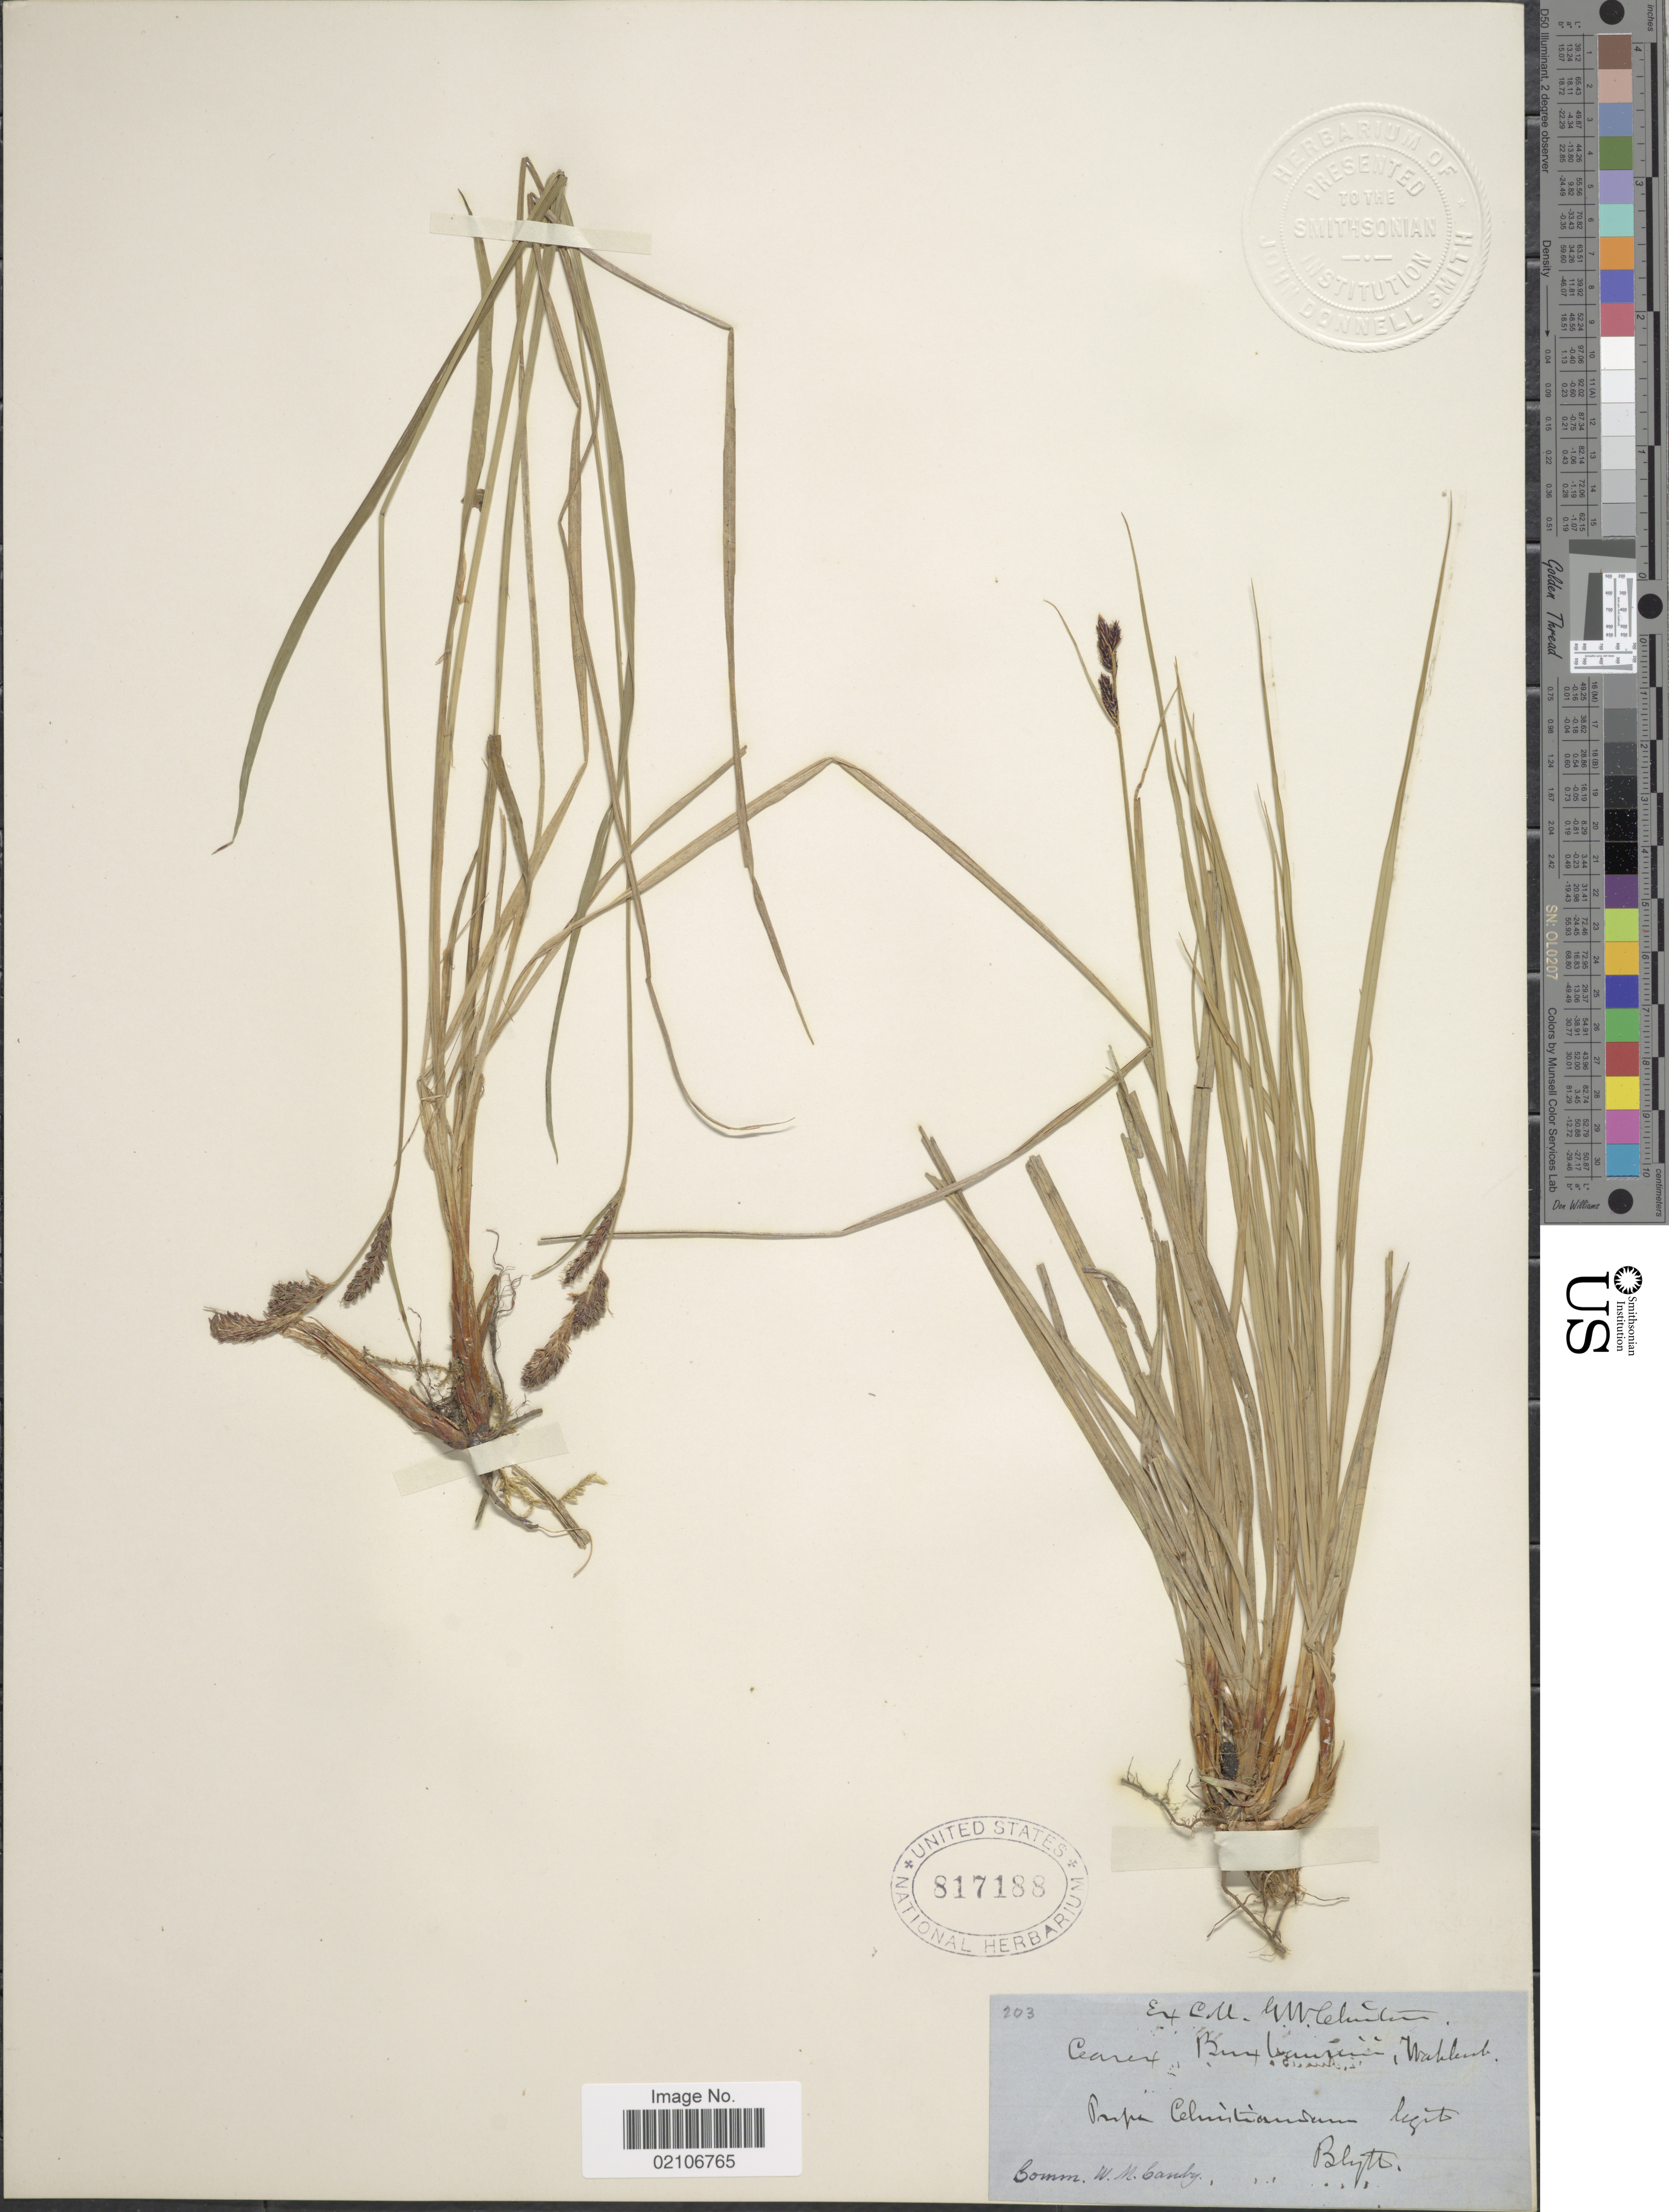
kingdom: Plantae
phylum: Tracheophyta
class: Liliopsida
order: Poales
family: Cyperaceae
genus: Carex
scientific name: Carex buxbaumii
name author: Wahlenb.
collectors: Blytt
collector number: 203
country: Germany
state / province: Hamburg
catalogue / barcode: US 817188